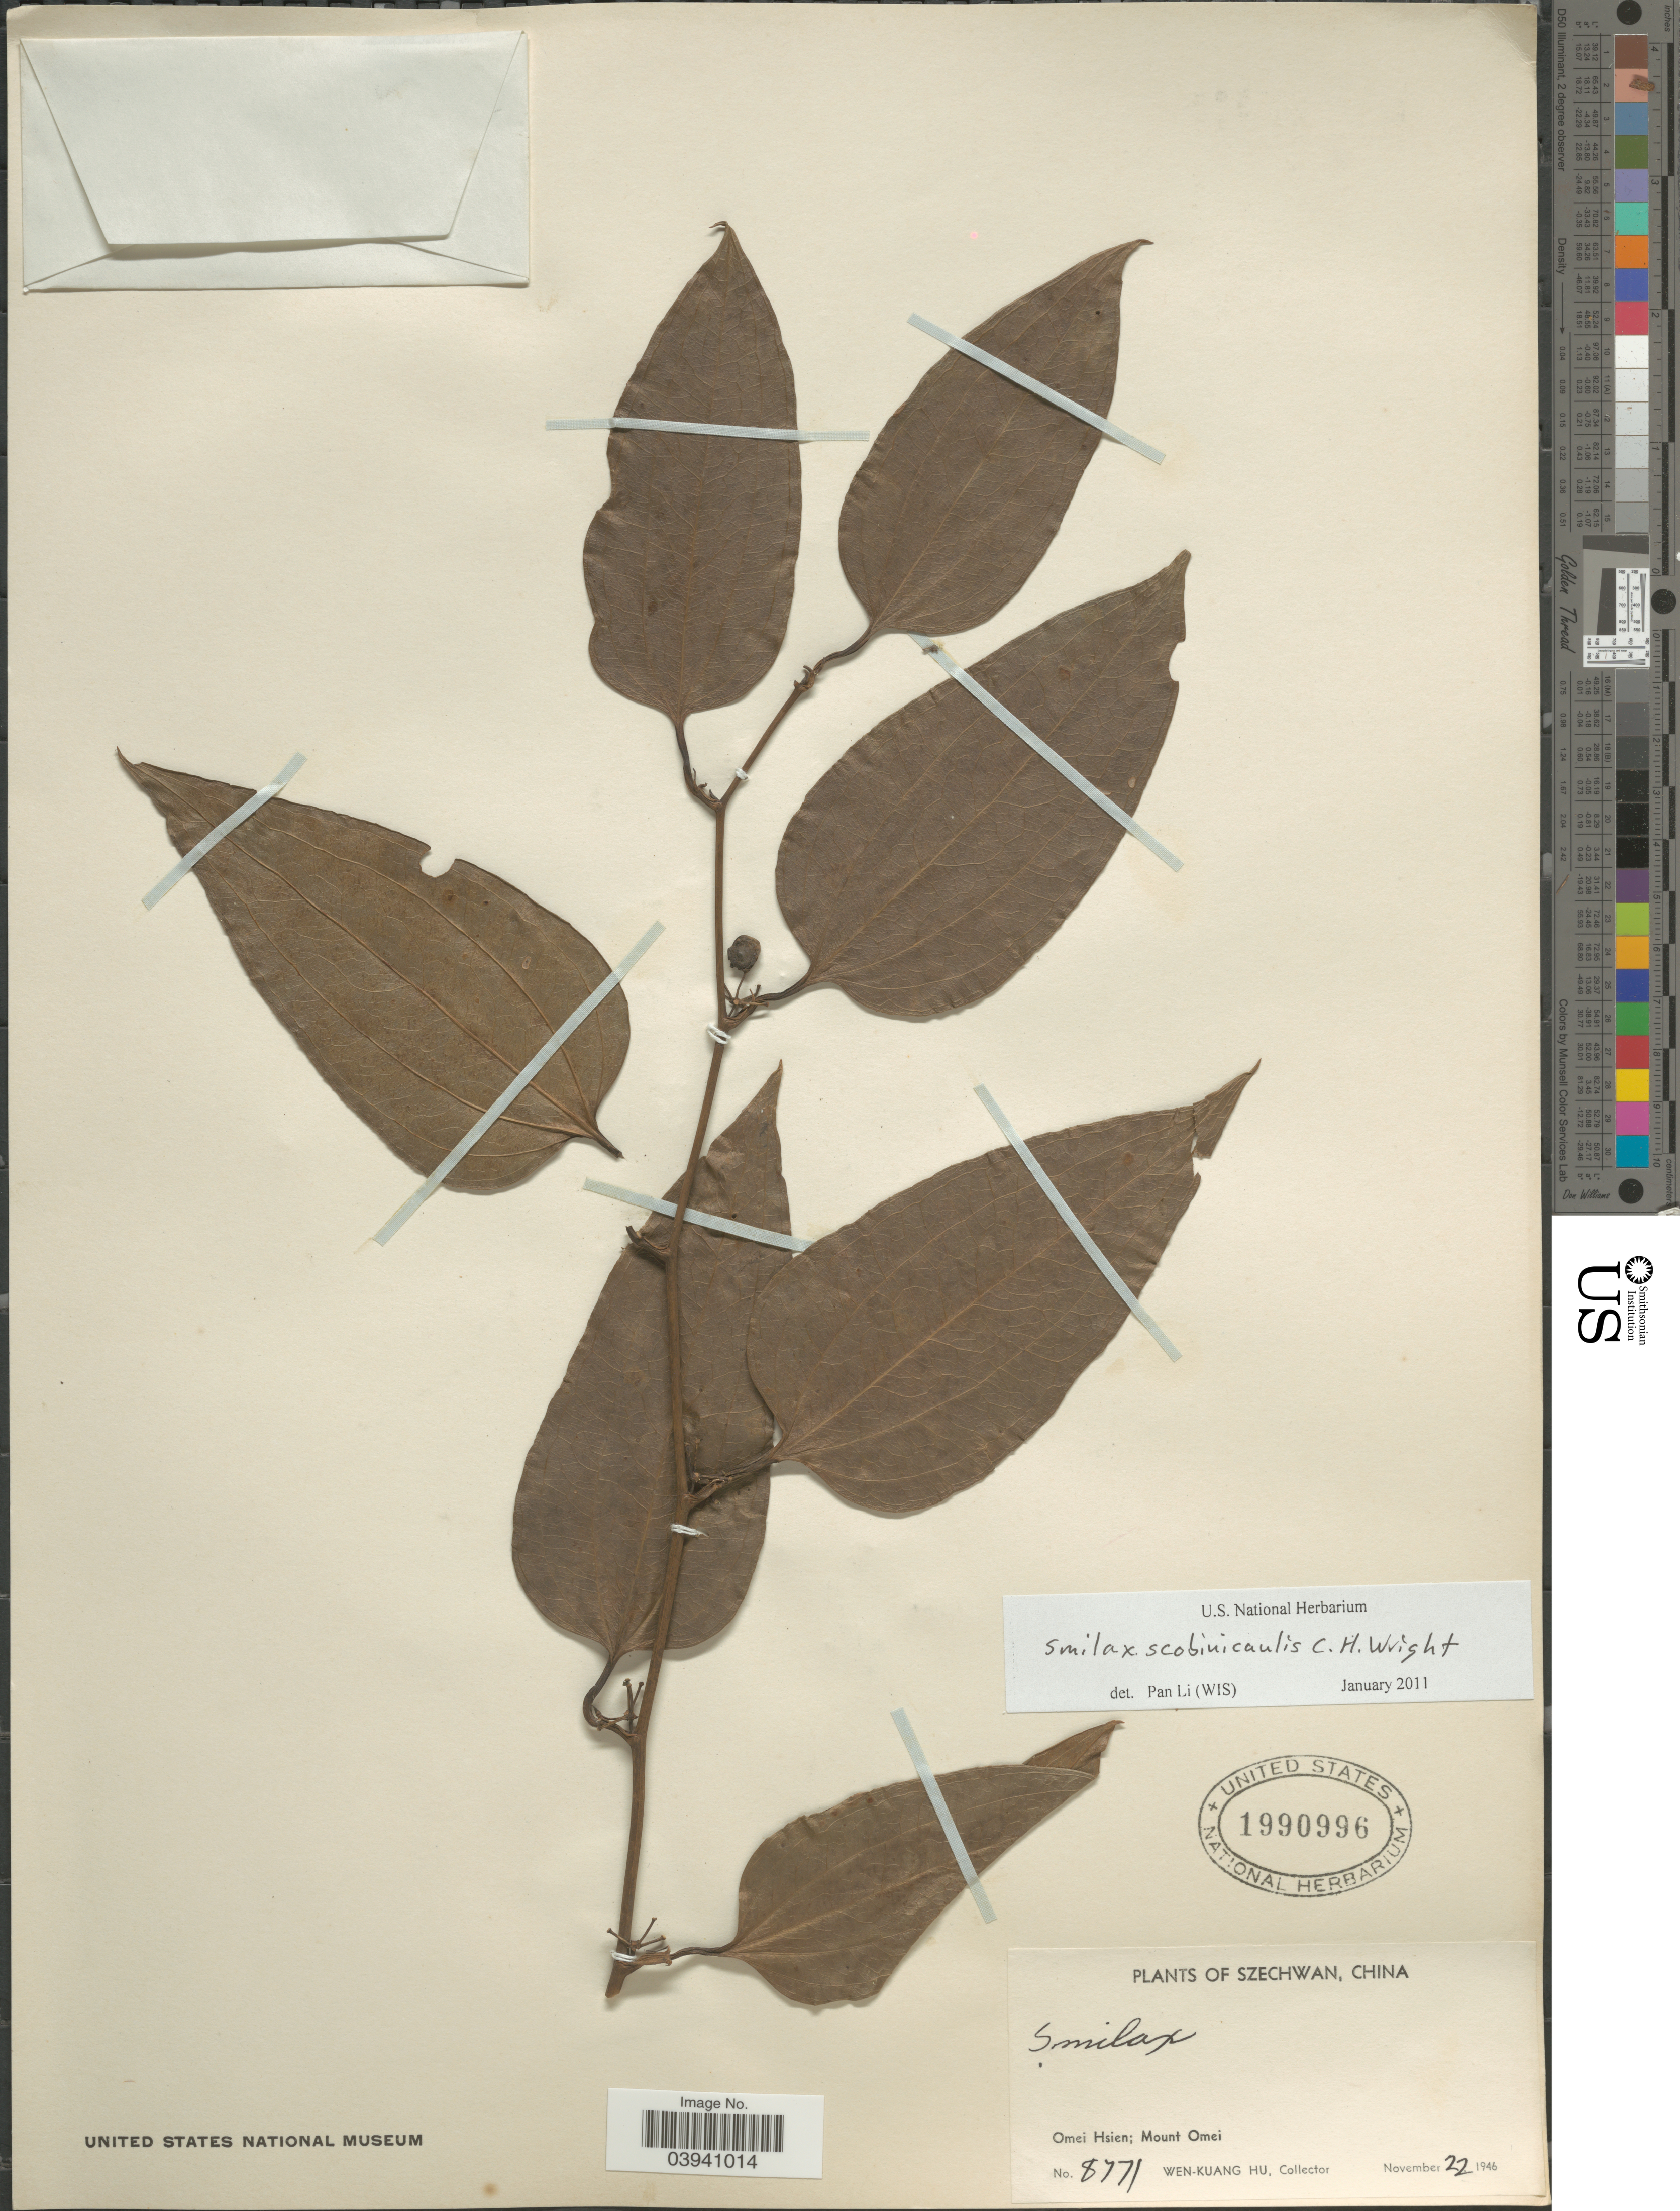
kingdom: Plantae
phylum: Tracheophyta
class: Liliopsida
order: Liliales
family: Smilacaceae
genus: Smilax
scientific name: Smilax scobinicaulis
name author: C.H. Wright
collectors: W. K. Hu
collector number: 8771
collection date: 1946-11-22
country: China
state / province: Sichuan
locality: Szechwan. Omei Hsien; Mount Omei.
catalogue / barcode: US 1990996